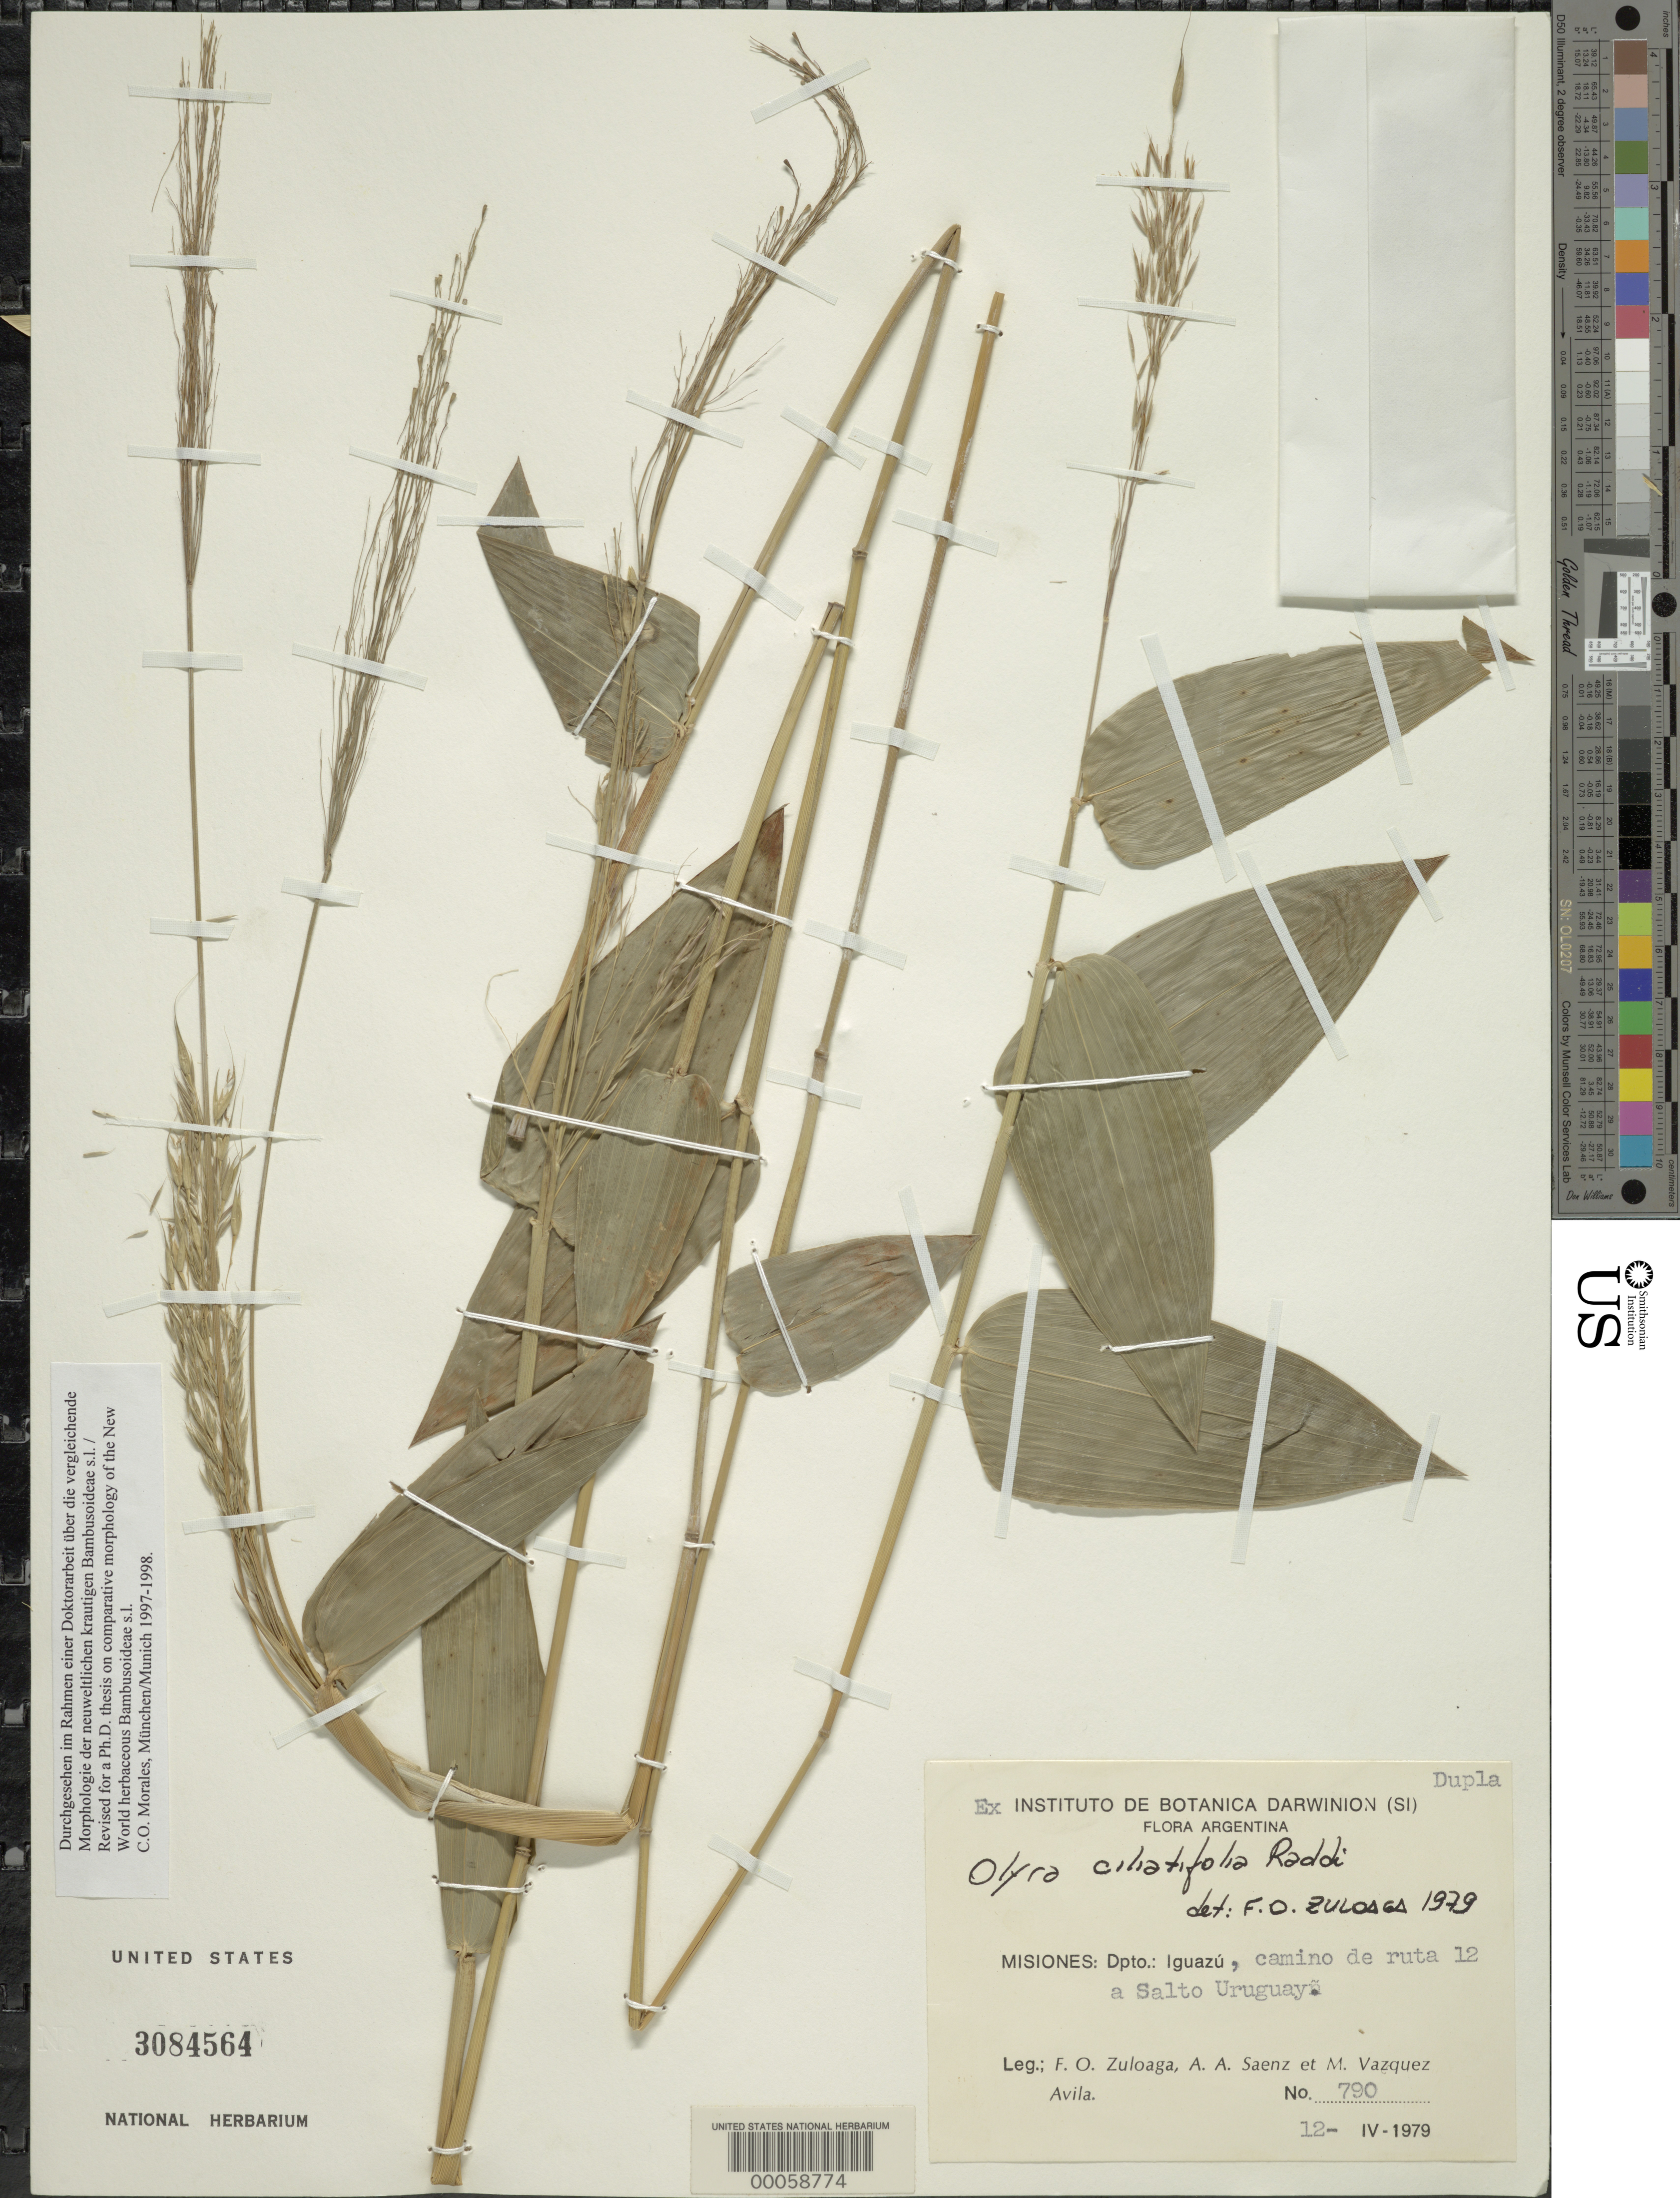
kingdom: Plantae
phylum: Tracheophyta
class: Liliopsida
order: Poales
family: Poaceae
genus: Olyra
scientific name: Olyra ciliatifolia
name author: Raddi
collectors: F. O. Zuloaga, A. A. Saenz & M. D. Vázquez A.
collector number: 790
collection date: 1979-04-12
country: Argentina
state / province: Misiones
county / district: Iguazú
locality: Camino de ruta 12 a Salto Uruguay.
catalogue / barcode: US 3084564